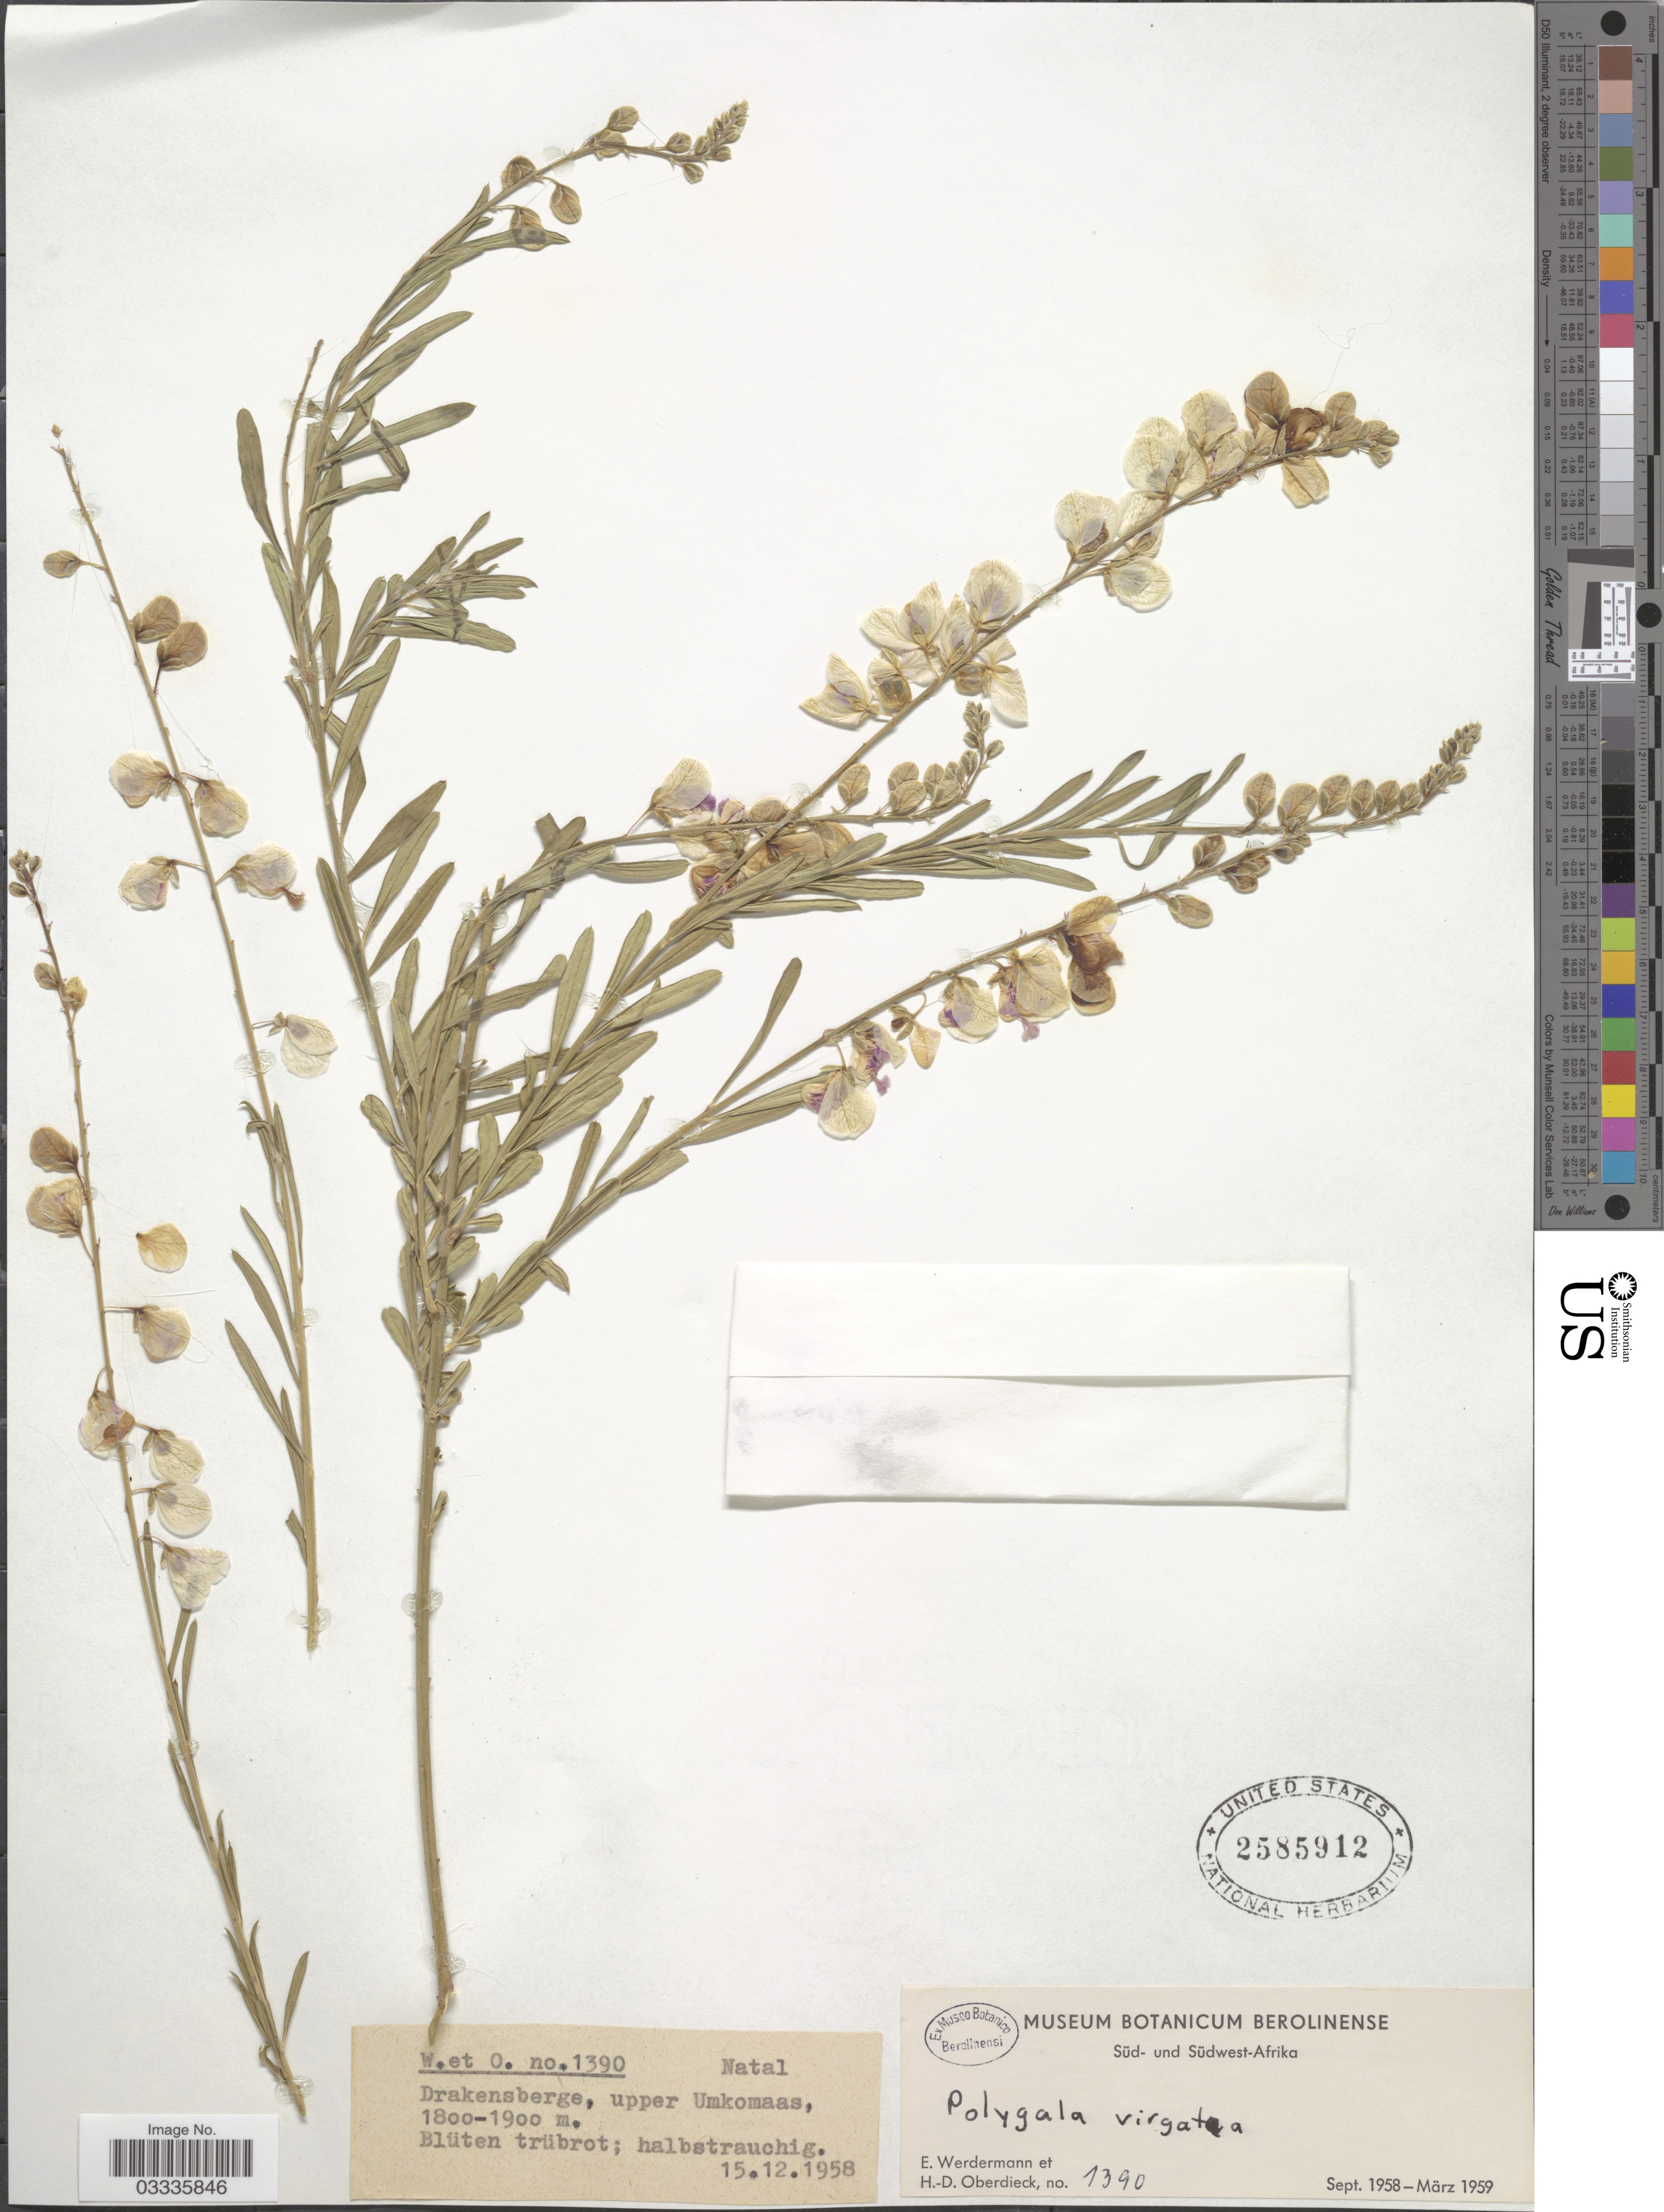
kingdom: Plantae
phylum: Tracheophyta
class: Magnoliopsida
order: Fabales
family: Polygalaceae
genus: Polygala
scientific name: Polygala virgata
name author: Thunb.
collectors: E. Werdermann & H. Oberdieck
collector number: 1390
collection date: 1958-12-15/1959-03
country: South Africa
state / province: KwaZulu-Natal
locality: Natal. Drakensberge, upper Umkomaas.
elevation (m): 1800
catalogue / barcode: US 2585912